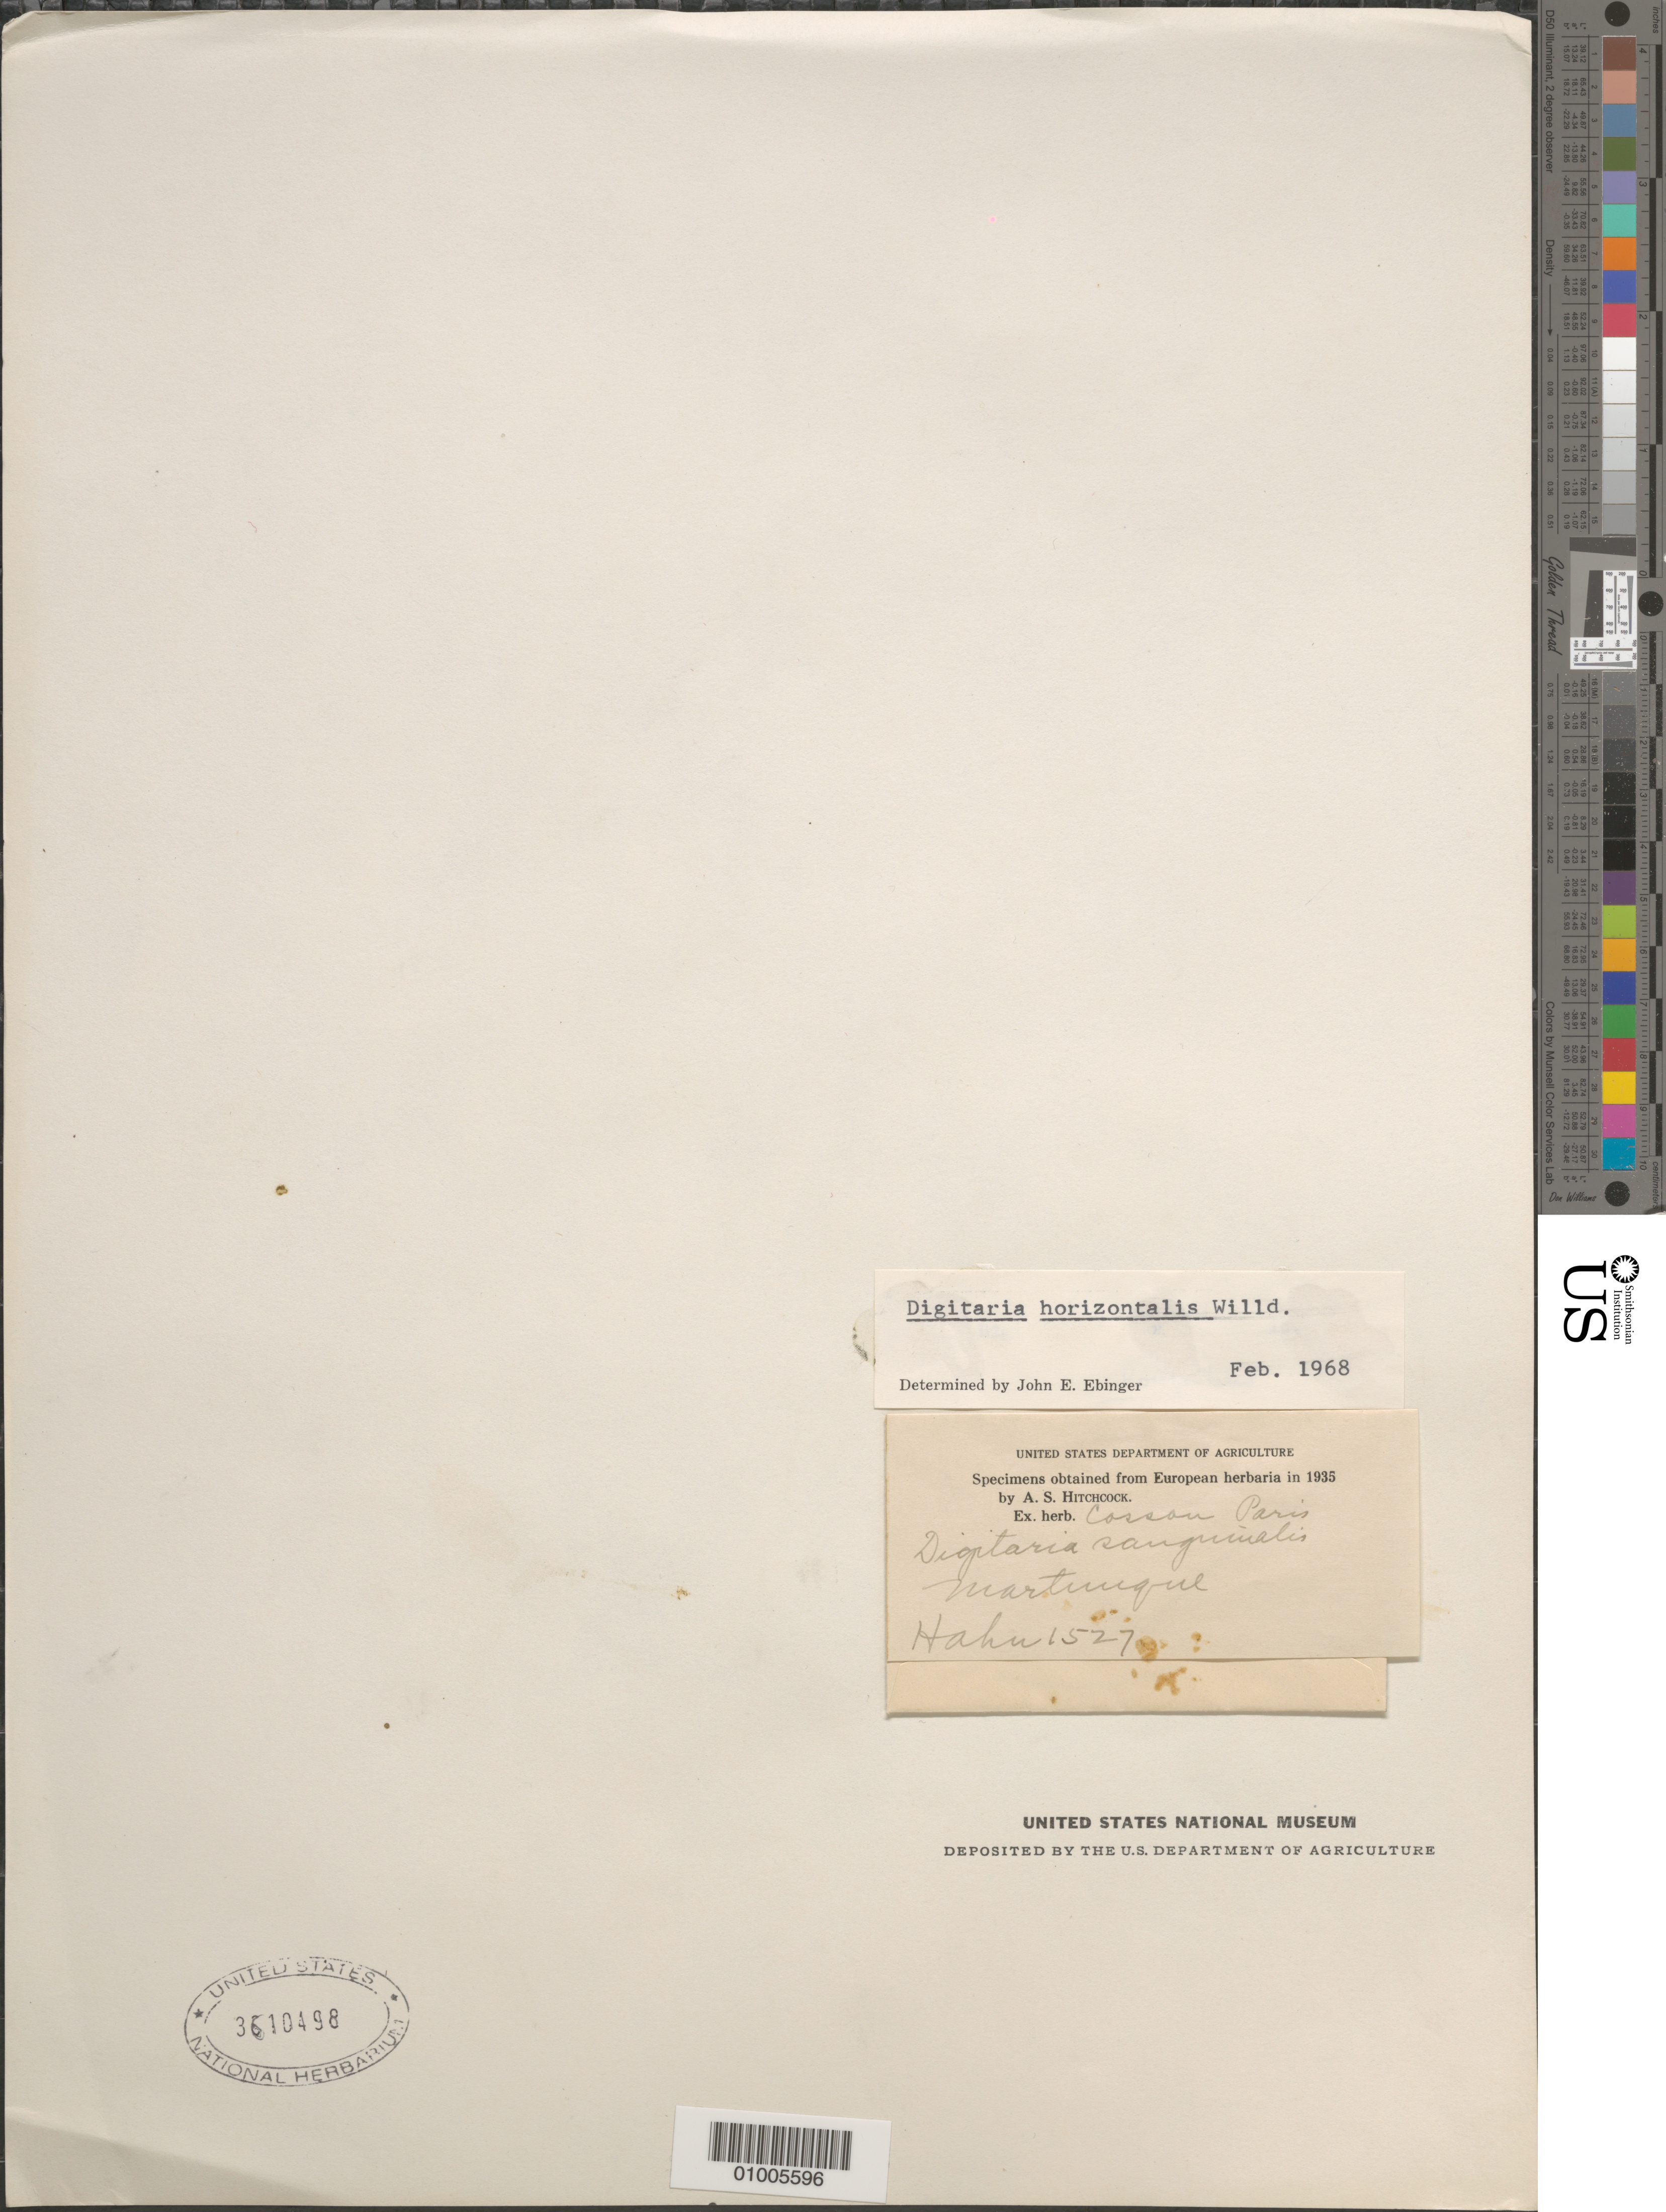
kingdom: Plantae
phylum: Tracheophyta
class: Liliopsida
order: Poales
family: Poaceae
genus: Digitaria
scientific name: Digitaria horizontalis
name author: Willd.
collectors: A. S. Hitchcock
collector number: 1537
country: Martinique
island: Martinique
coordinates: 0 N, 0 E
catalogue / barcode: US 3610498